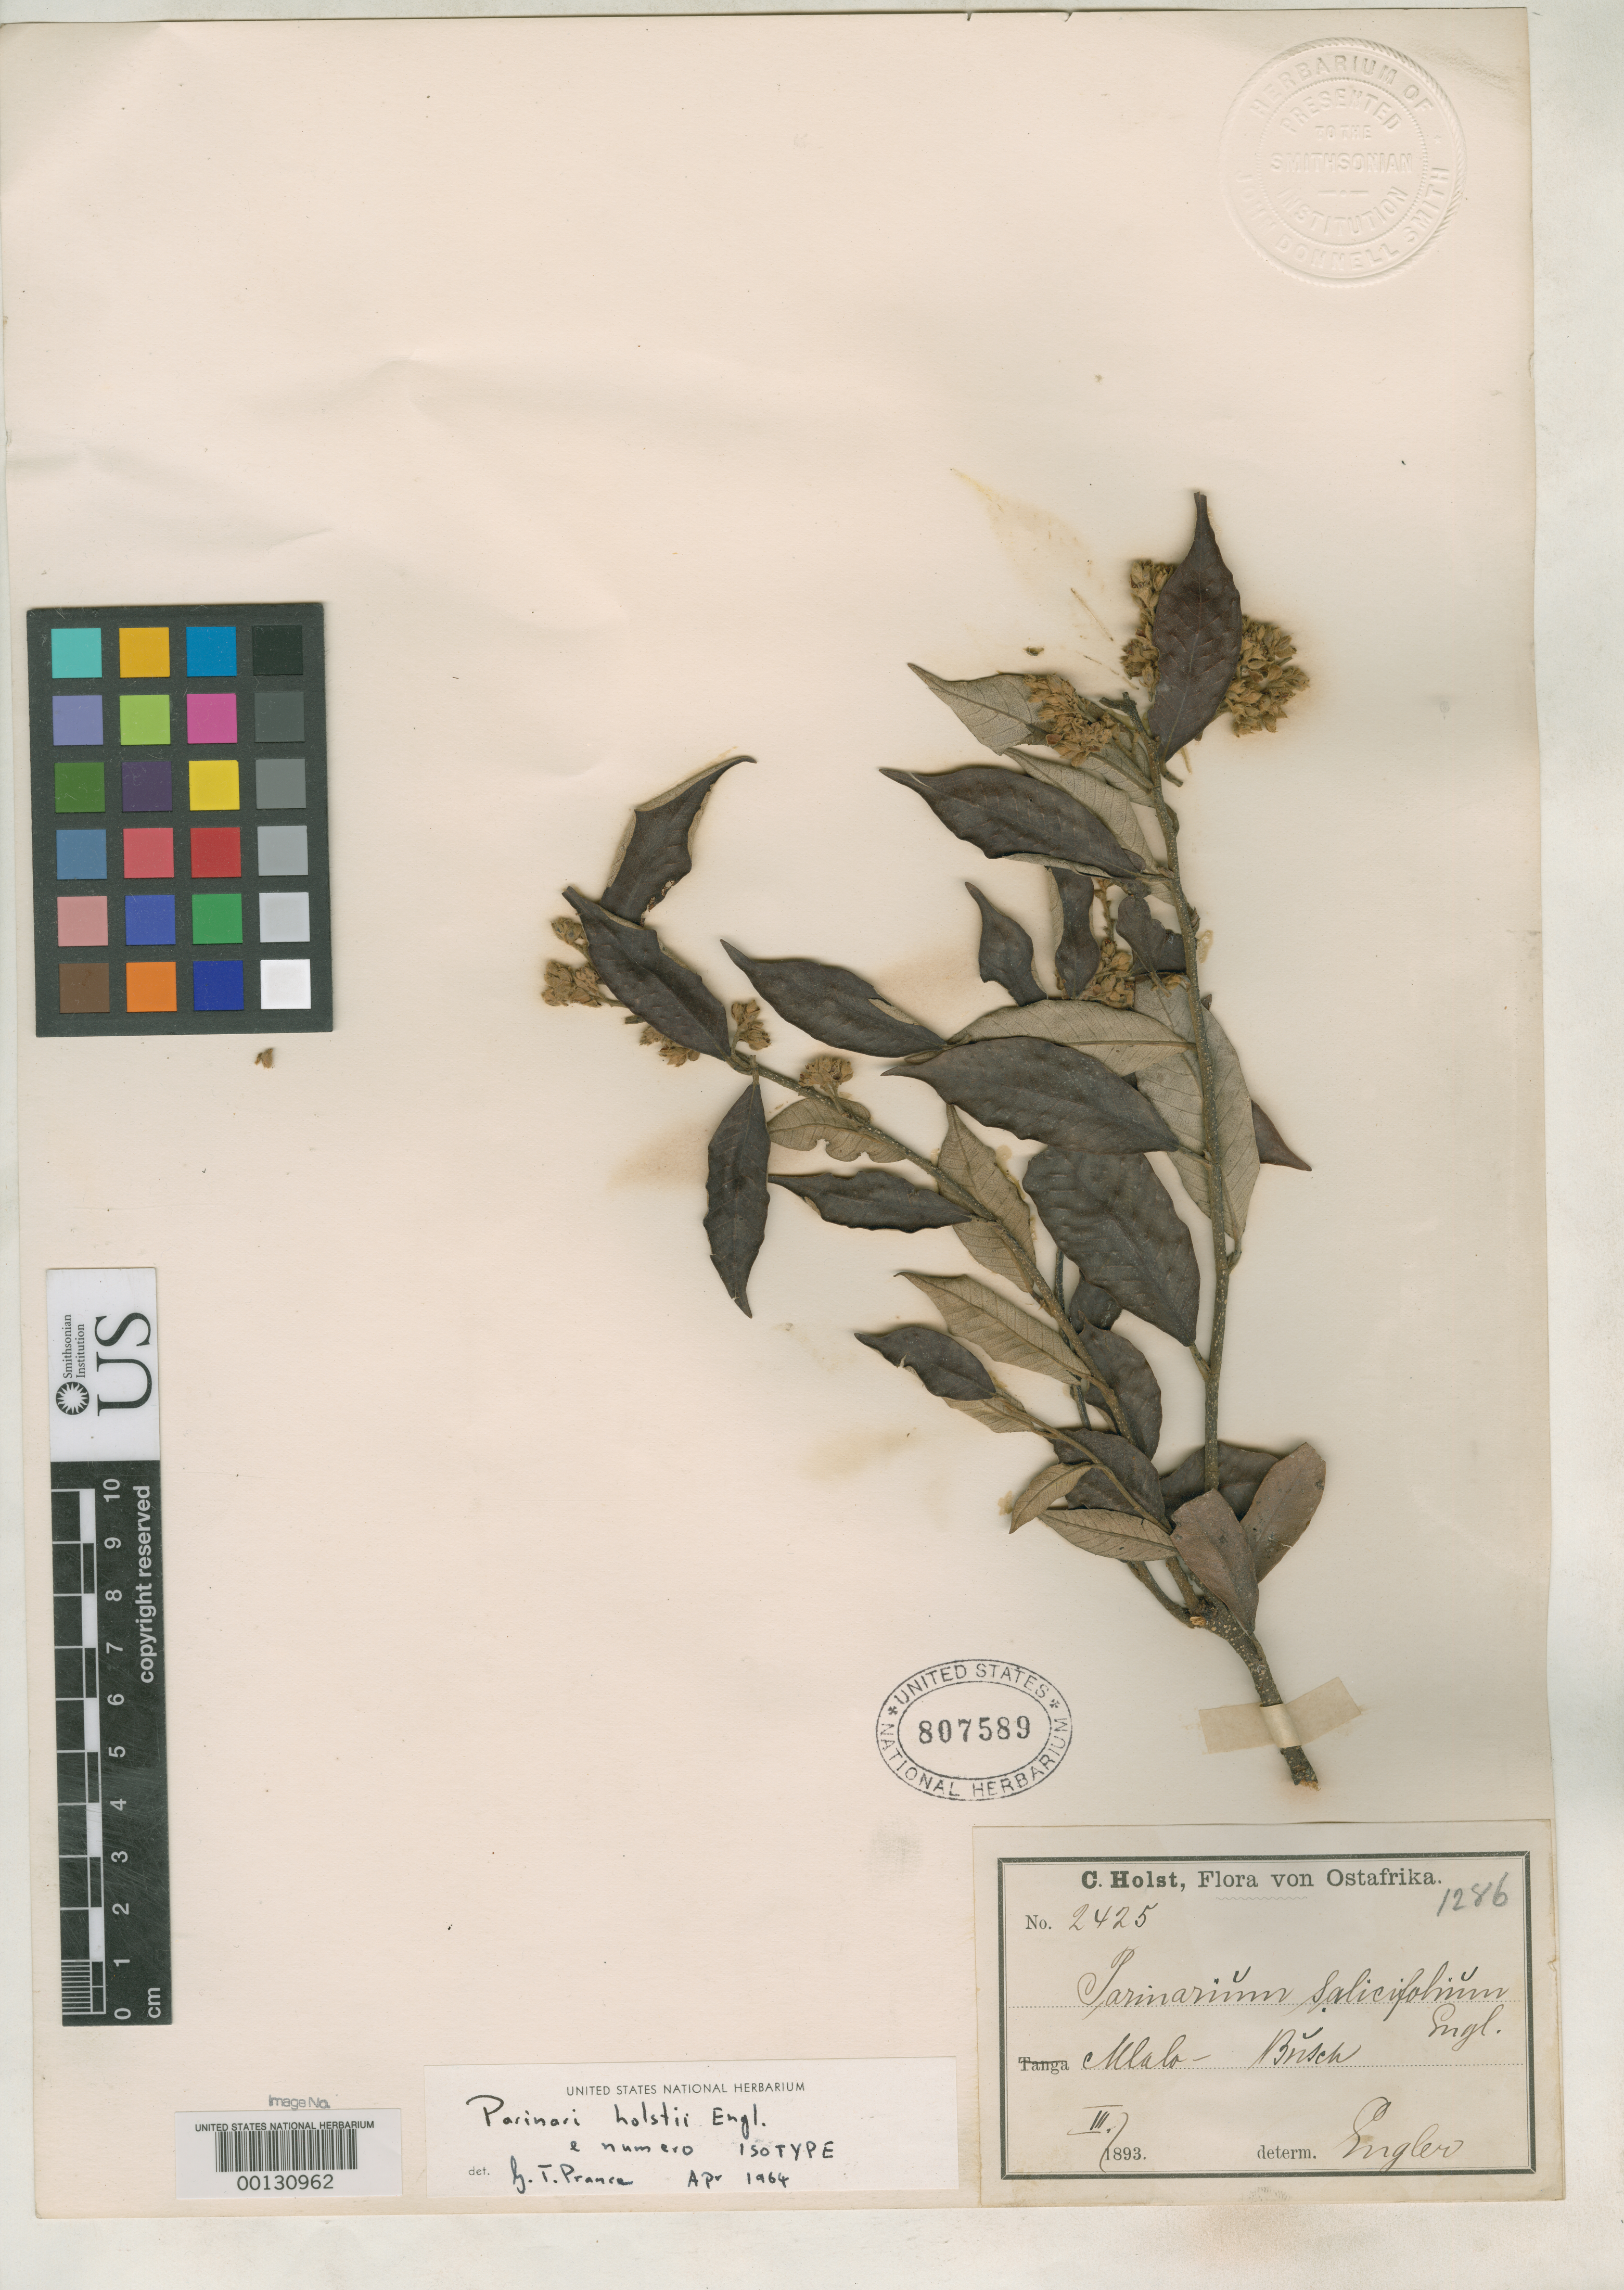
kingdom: Plantae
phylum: Tracheophyta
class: Magnoliopsida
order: Malpighiales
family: Chrysobalanaceae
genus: Parinari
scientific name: Parinari holstii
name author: Engl.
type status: Isotype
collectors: C. H. Holst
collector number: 2425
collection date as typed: Mar 1893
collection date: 1893-03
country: Kenya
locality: Mlalo; (country as "East Africa").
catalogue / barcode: US 807589